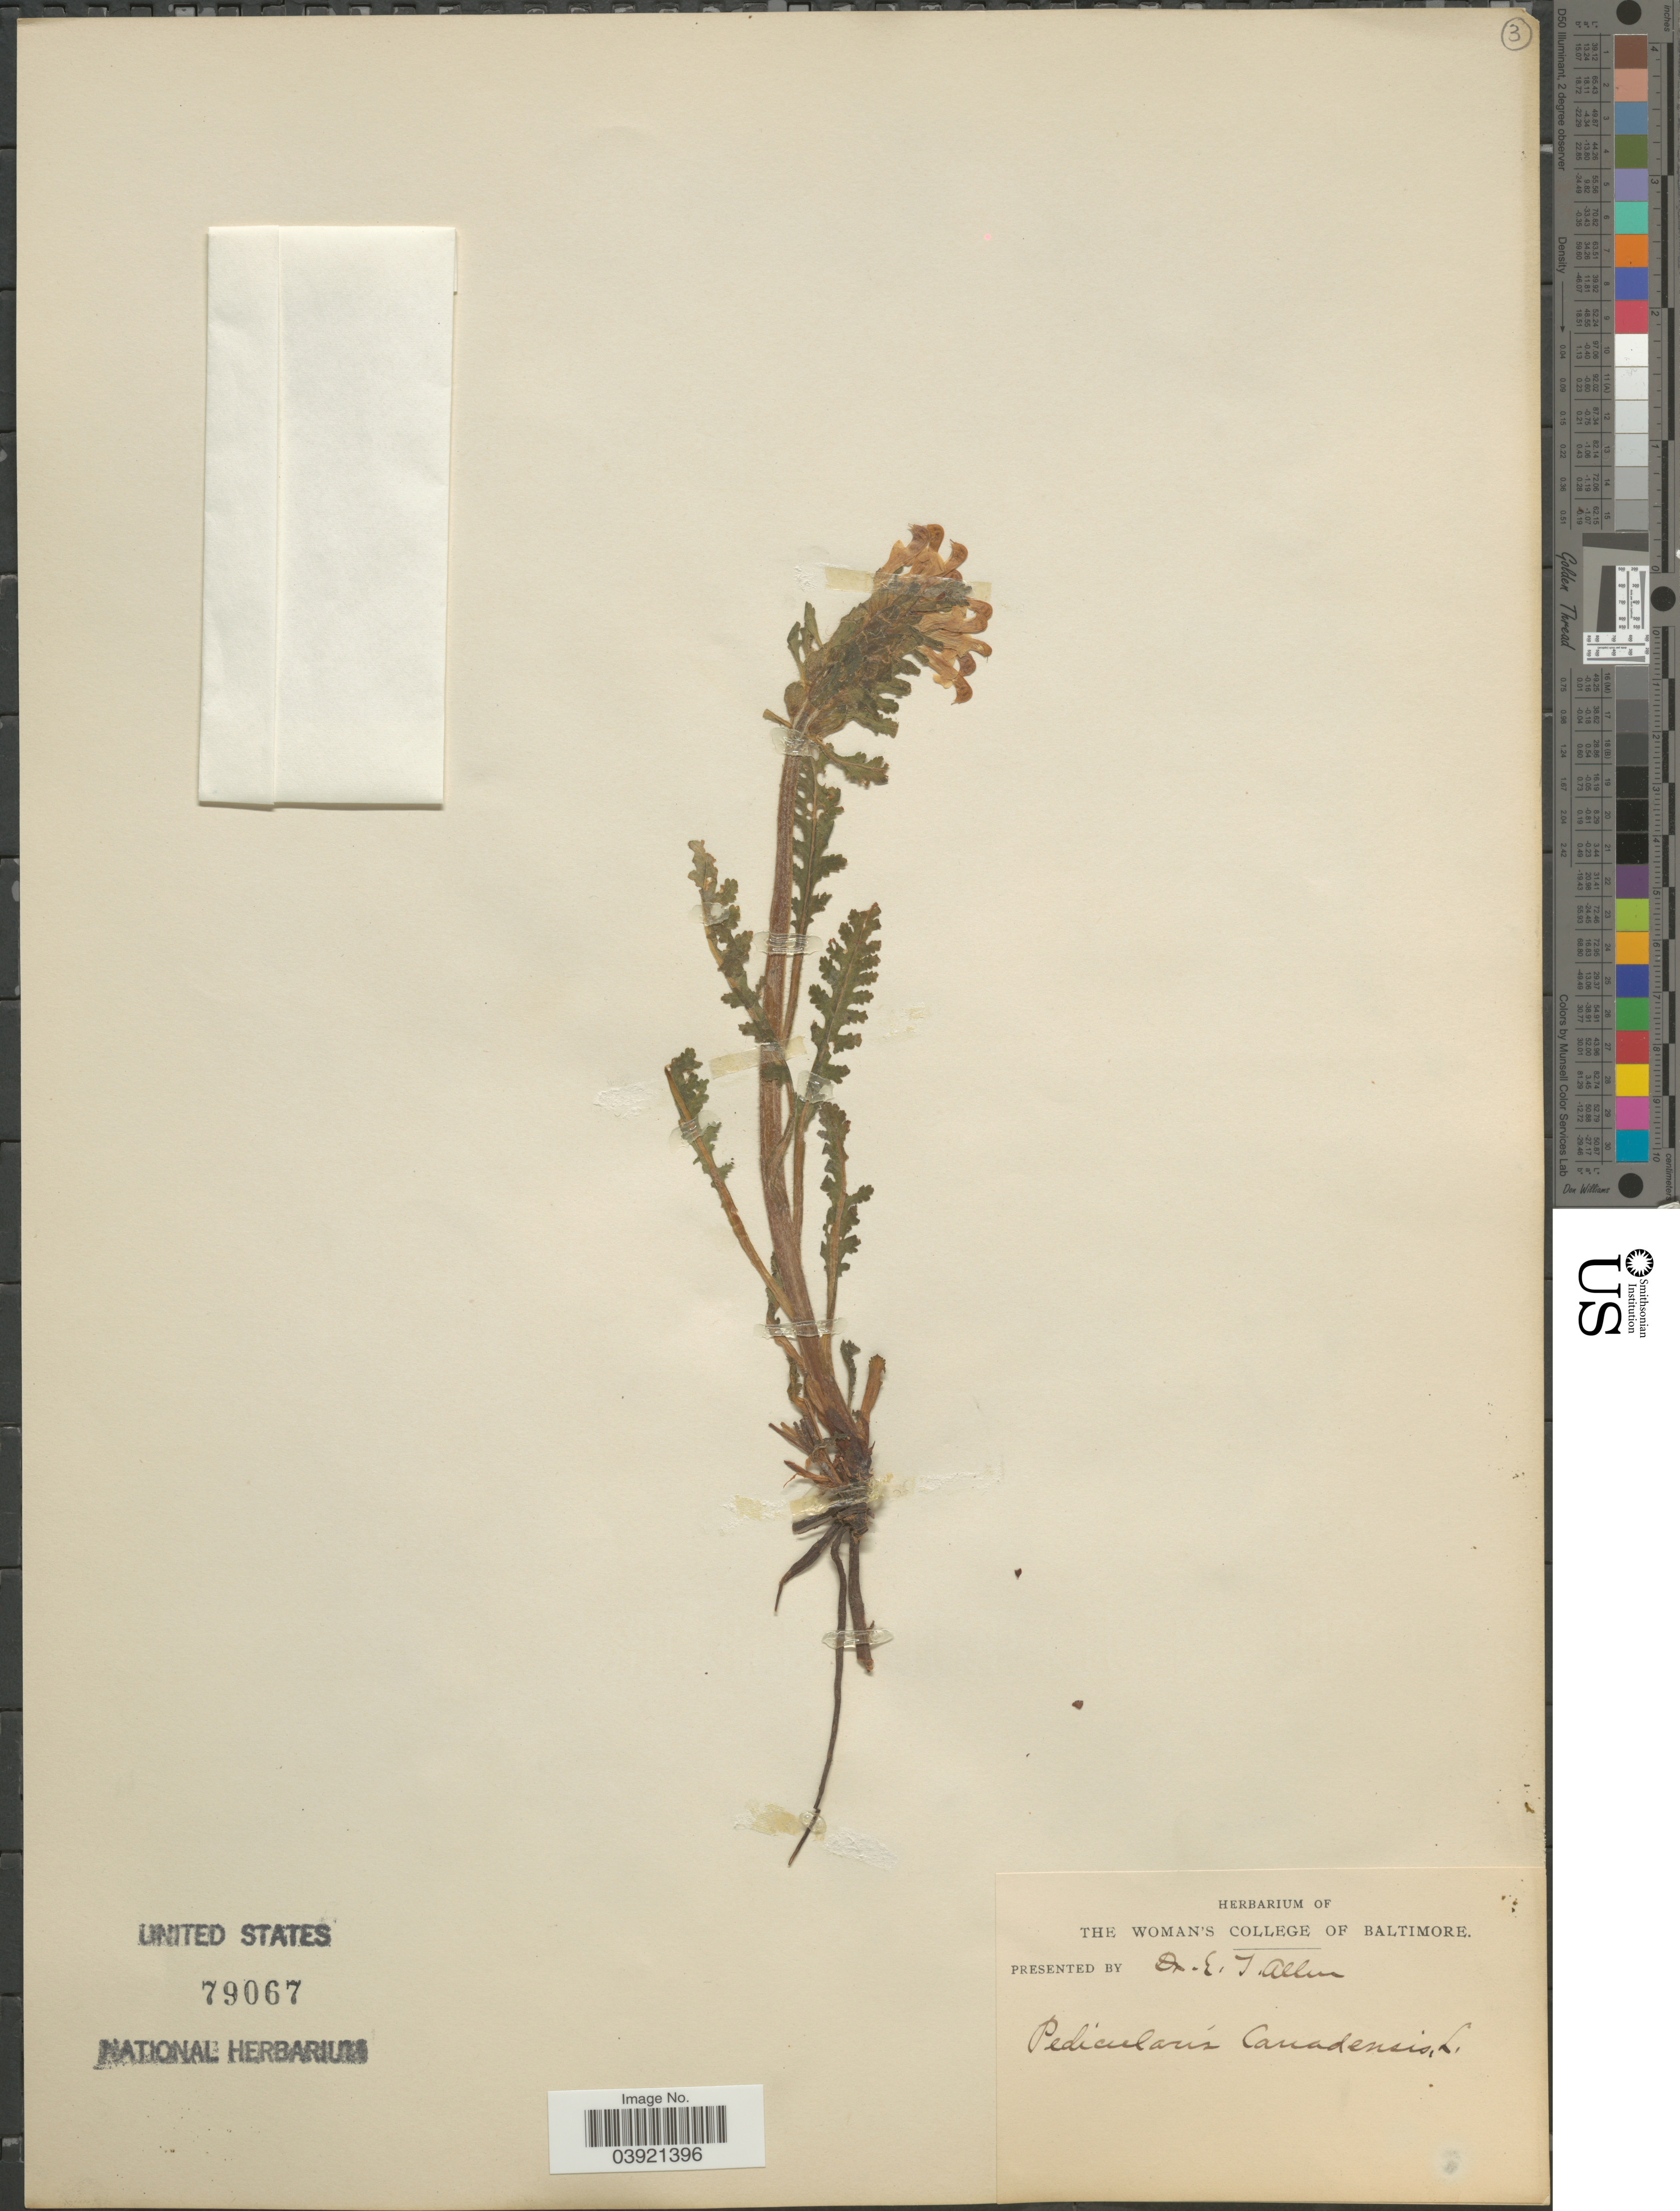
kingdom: Plantae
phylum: Tracheophyta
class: Magnoliopsida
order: Lamiales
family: Orobanchaceae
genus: Pedicularis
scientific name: Pedicularis canadensis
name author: L.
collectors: Ex herb. The Woman's College of Baltimore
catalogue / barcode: US 79067